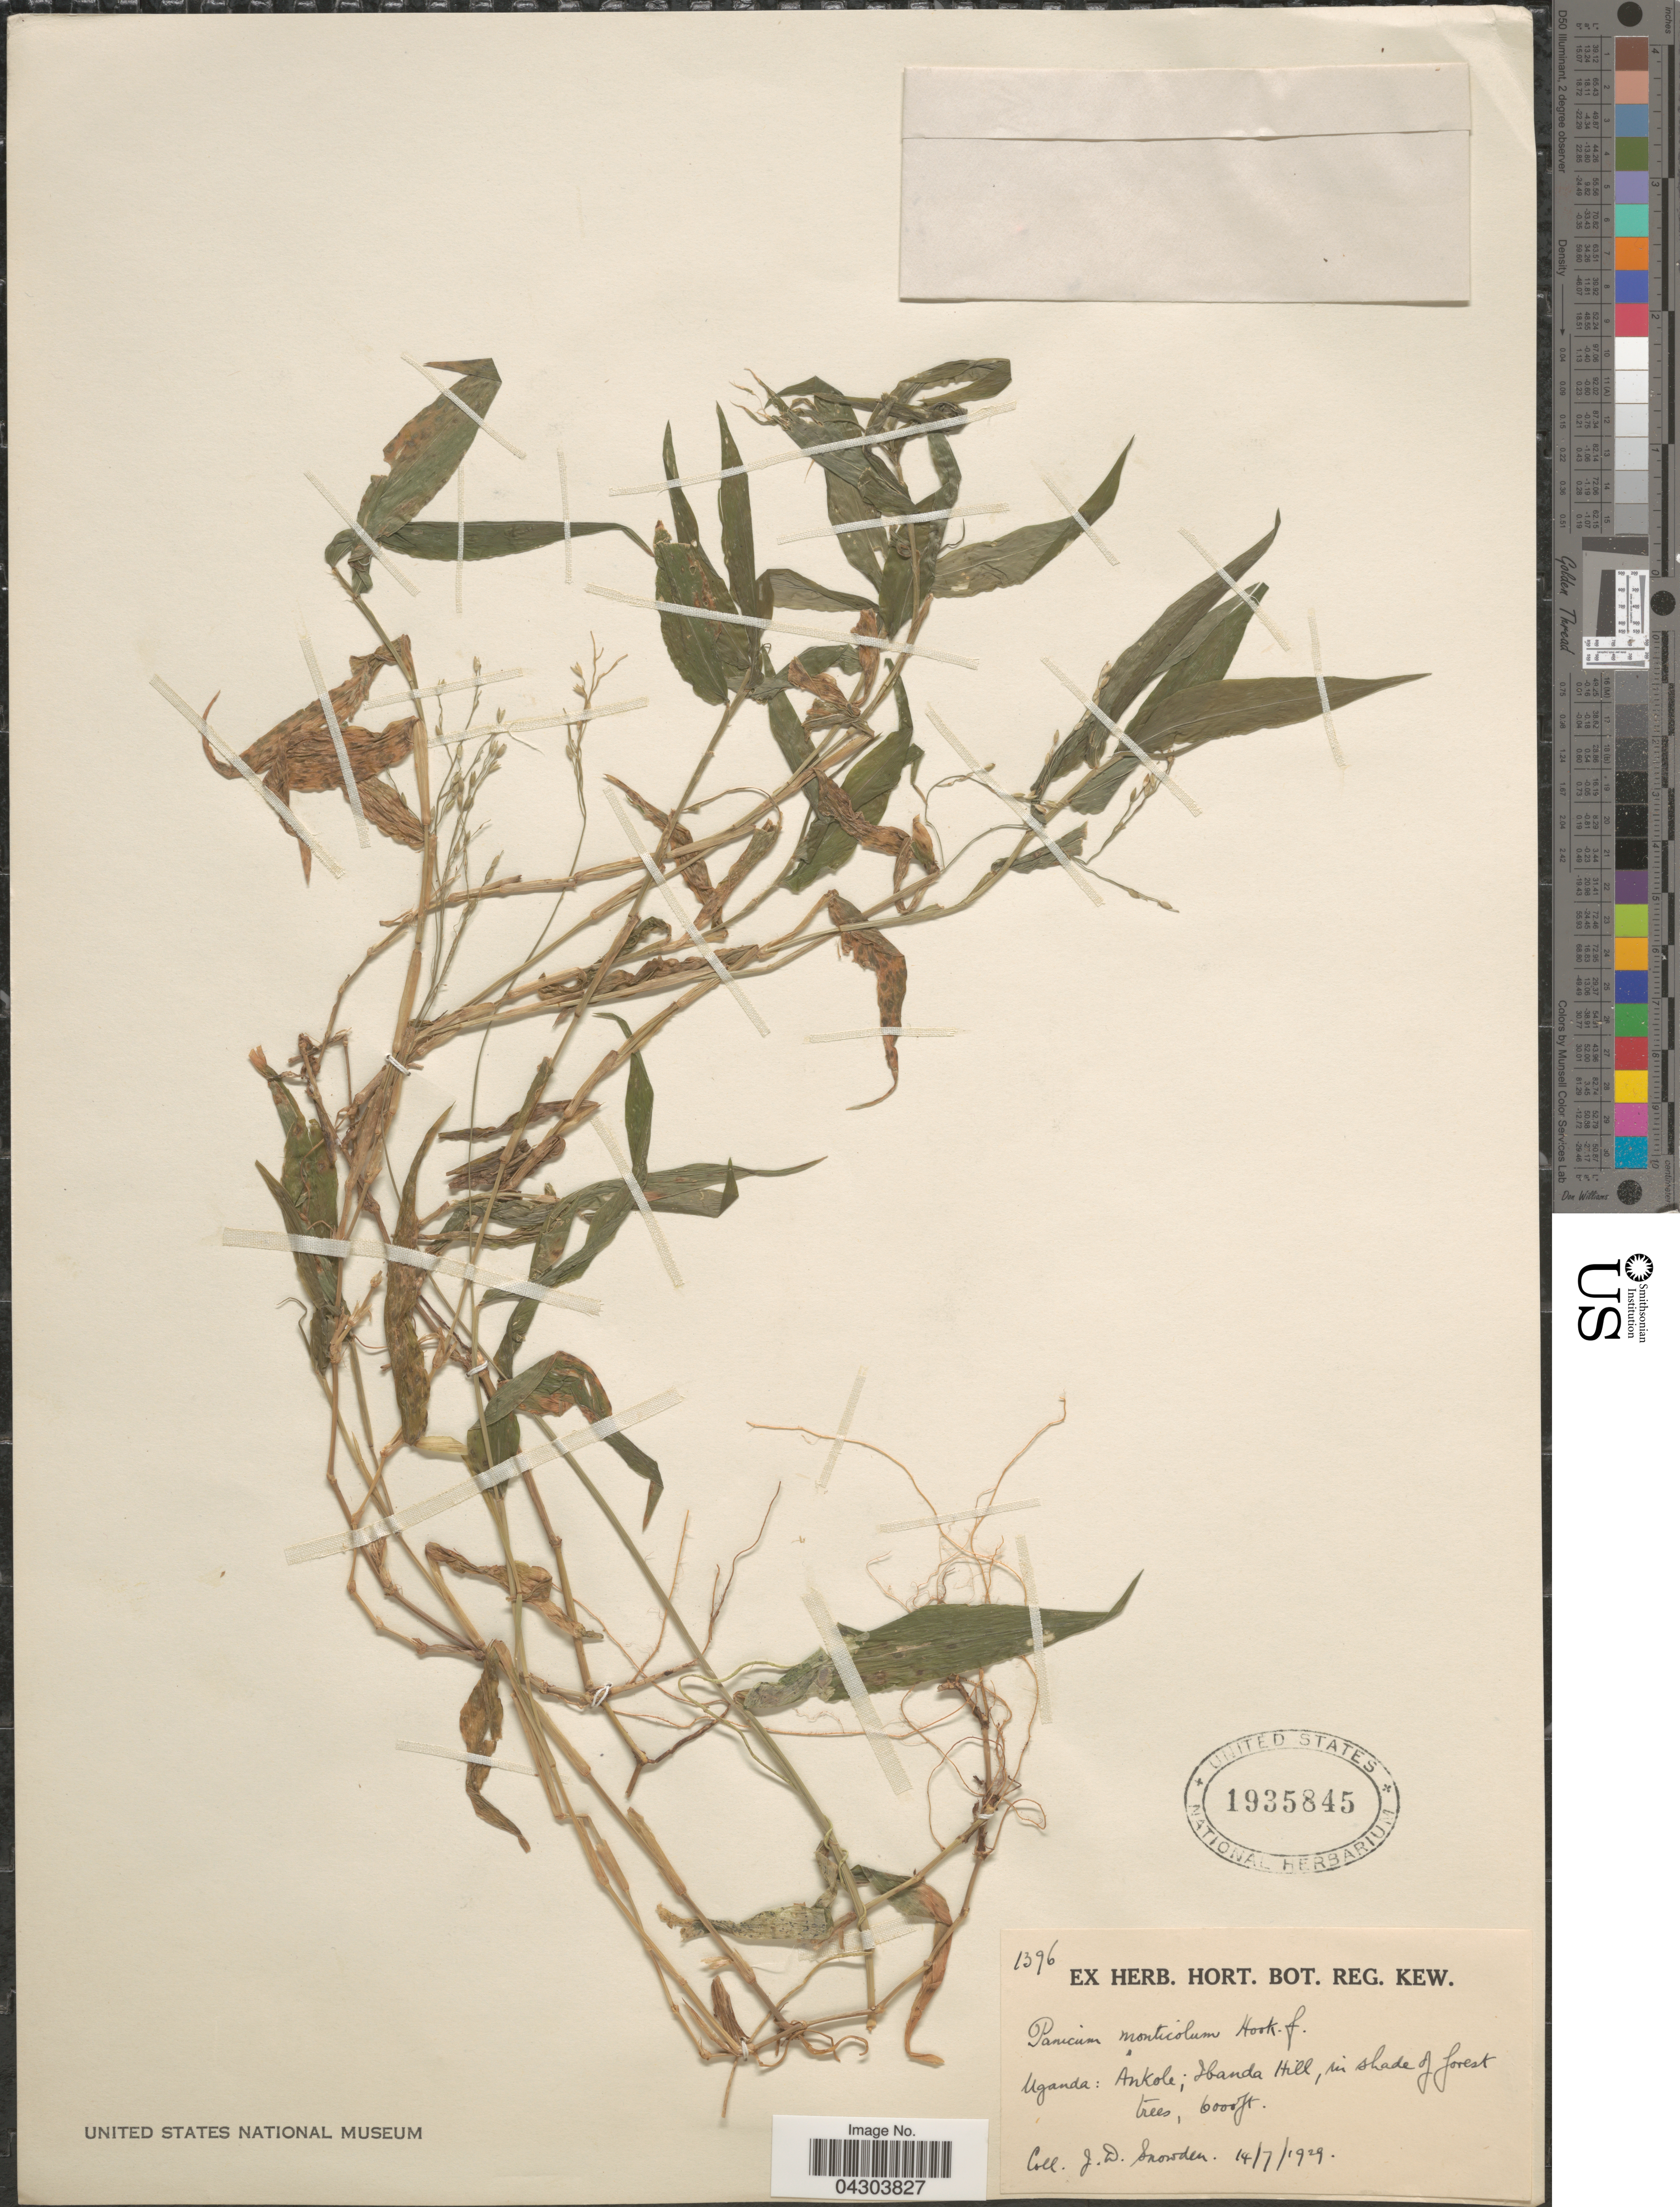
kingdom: Plantae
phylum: Tracheophyta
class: Liliopsida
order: Poales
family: Poaceae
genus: Panicum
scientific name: Panicum monticola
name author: Hillebr.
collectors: J. Snowden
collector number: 1396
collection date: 1929-07-14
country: Uganda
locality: Ankole; Ibanda Hill, in shade of forest trees.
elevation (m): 1829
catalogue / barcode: US 1935845